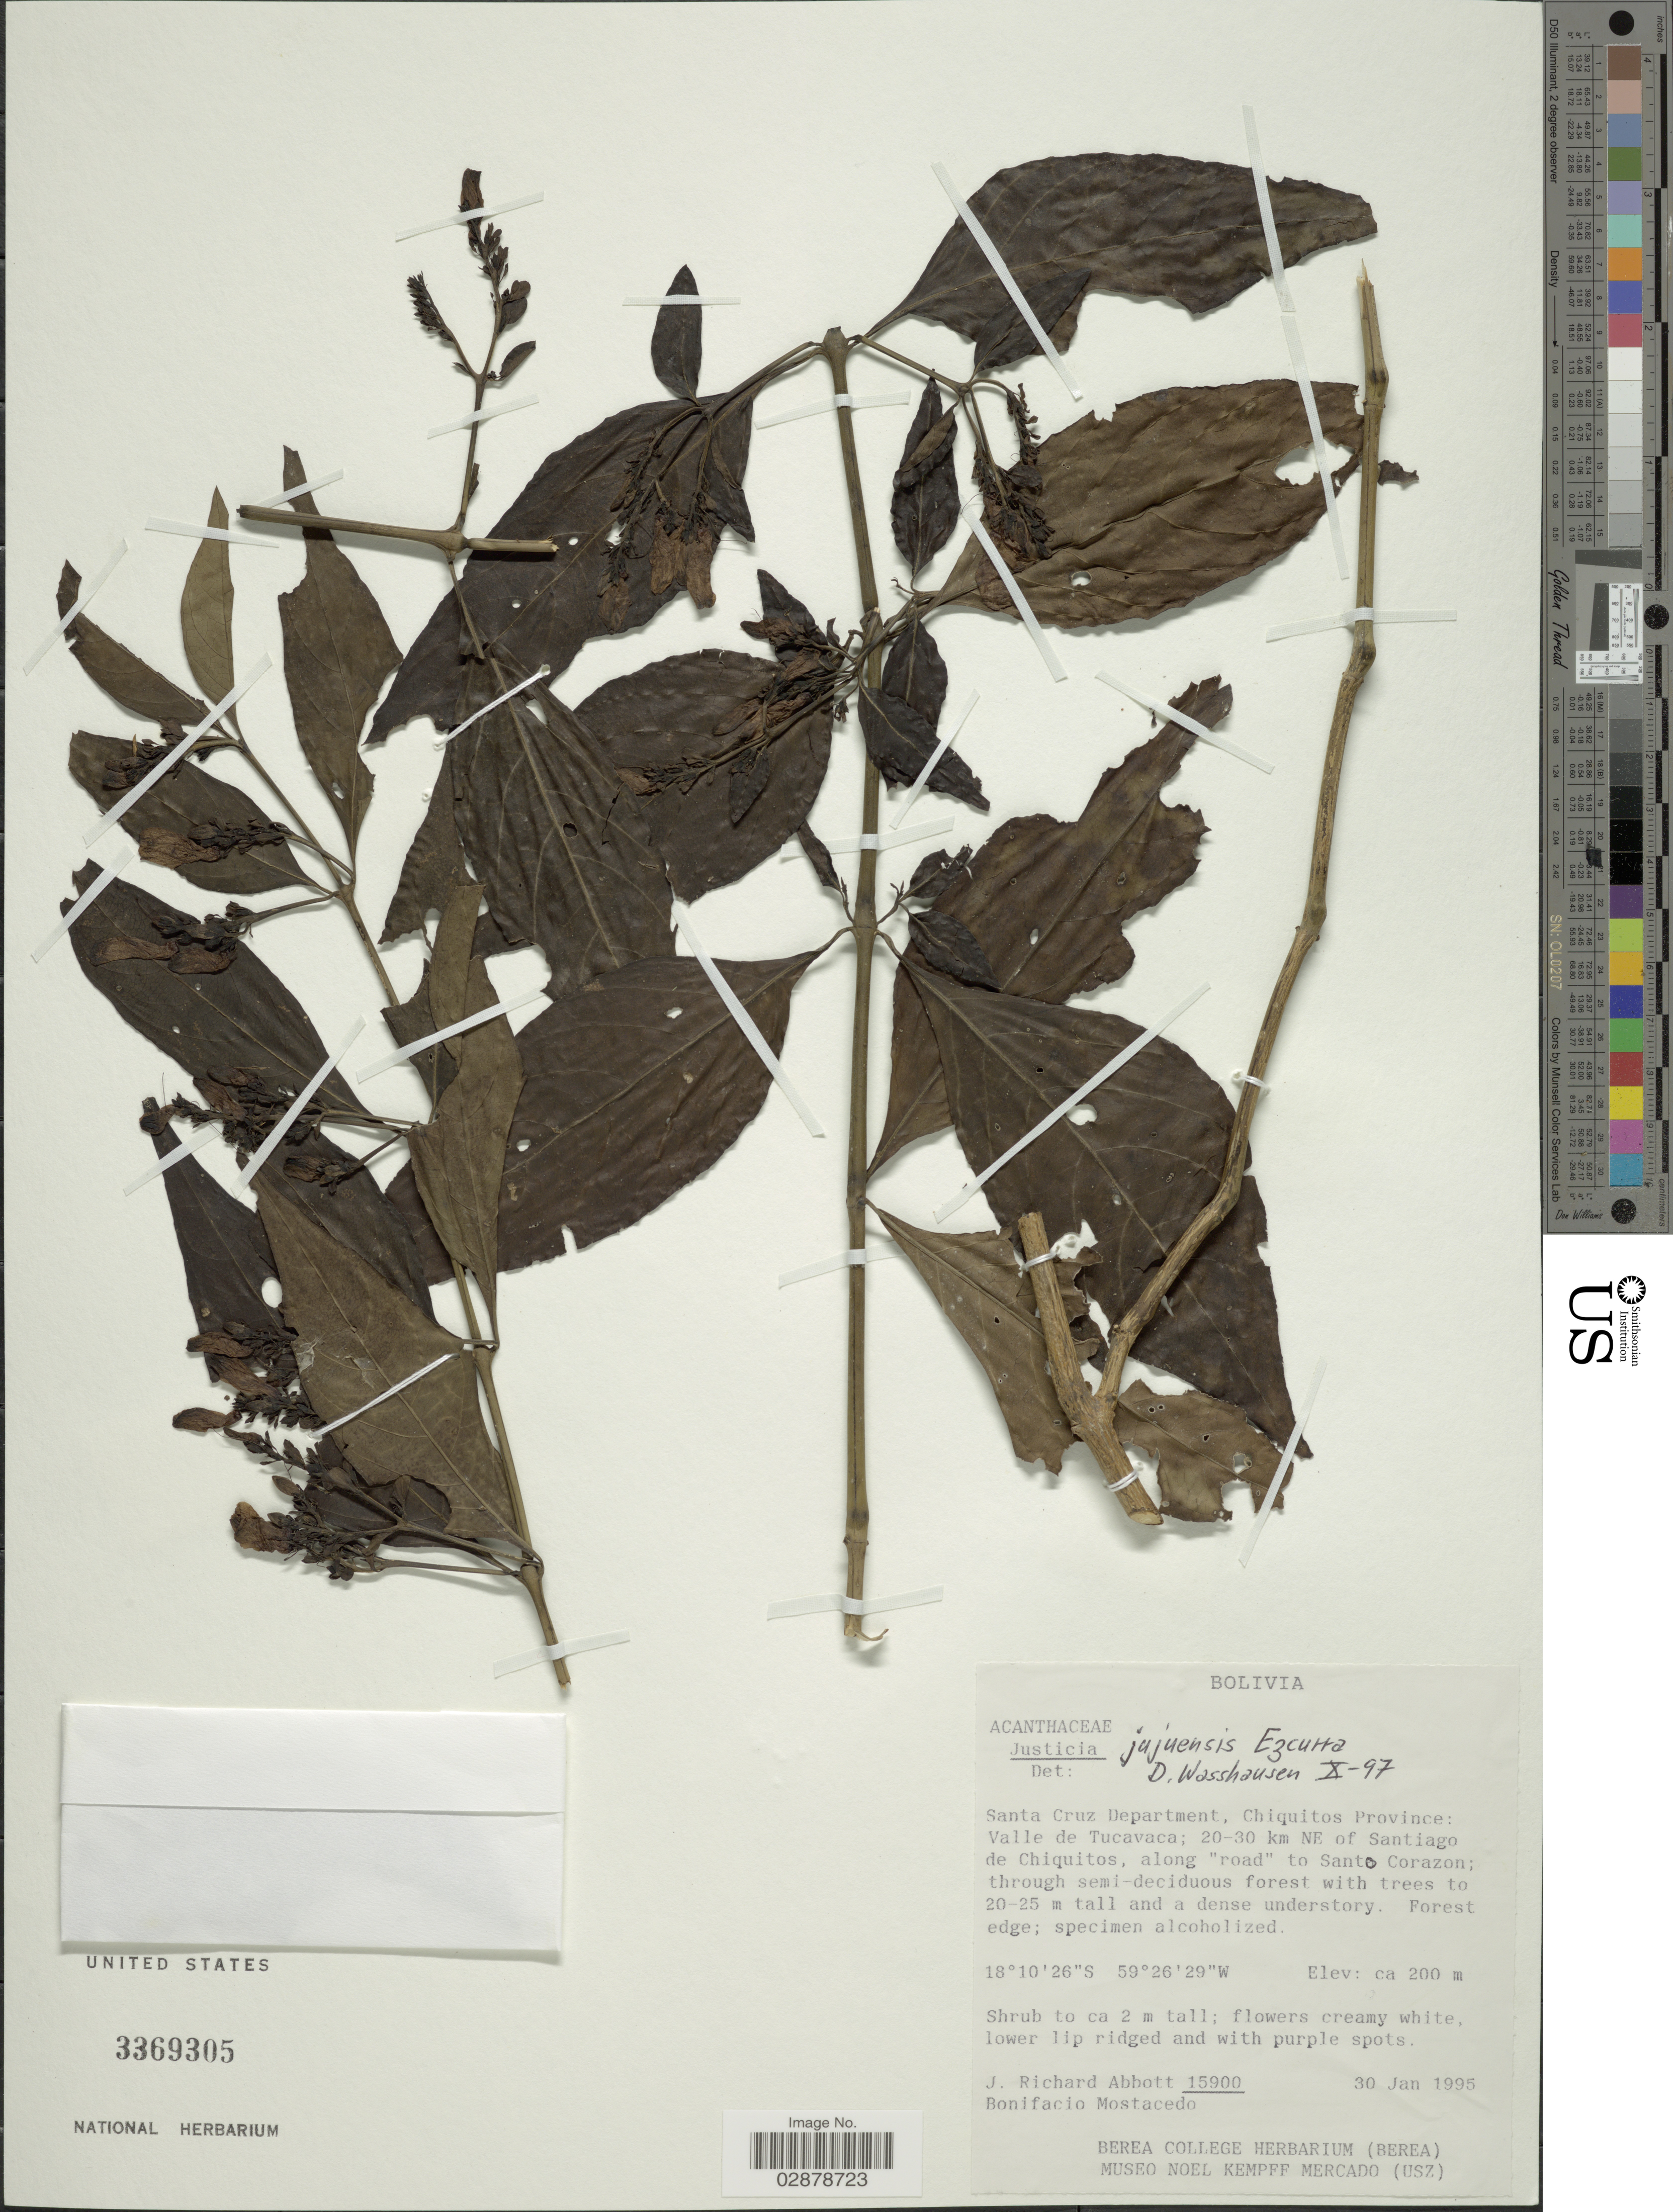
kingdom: Plantae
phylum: Tracheophyta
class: Magnoliopsida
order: Lamiales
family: Acanthaceae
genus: Justicia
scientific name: Justicia corumbensis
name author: (Lindau) Wassh. & C. Ezcurra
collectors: J. R. Abbott & B. Mostacedo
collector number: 15900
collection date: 1995-01-30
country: Bolivia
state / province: Santa Cruz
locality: Santa Cruz Department, Chiquitos Province: Valle de Tucavaca: 20-30 km NE of Santiago de Chiquitos, along "road" to Santo Corazon.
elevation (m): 200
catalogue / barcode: US 3369305